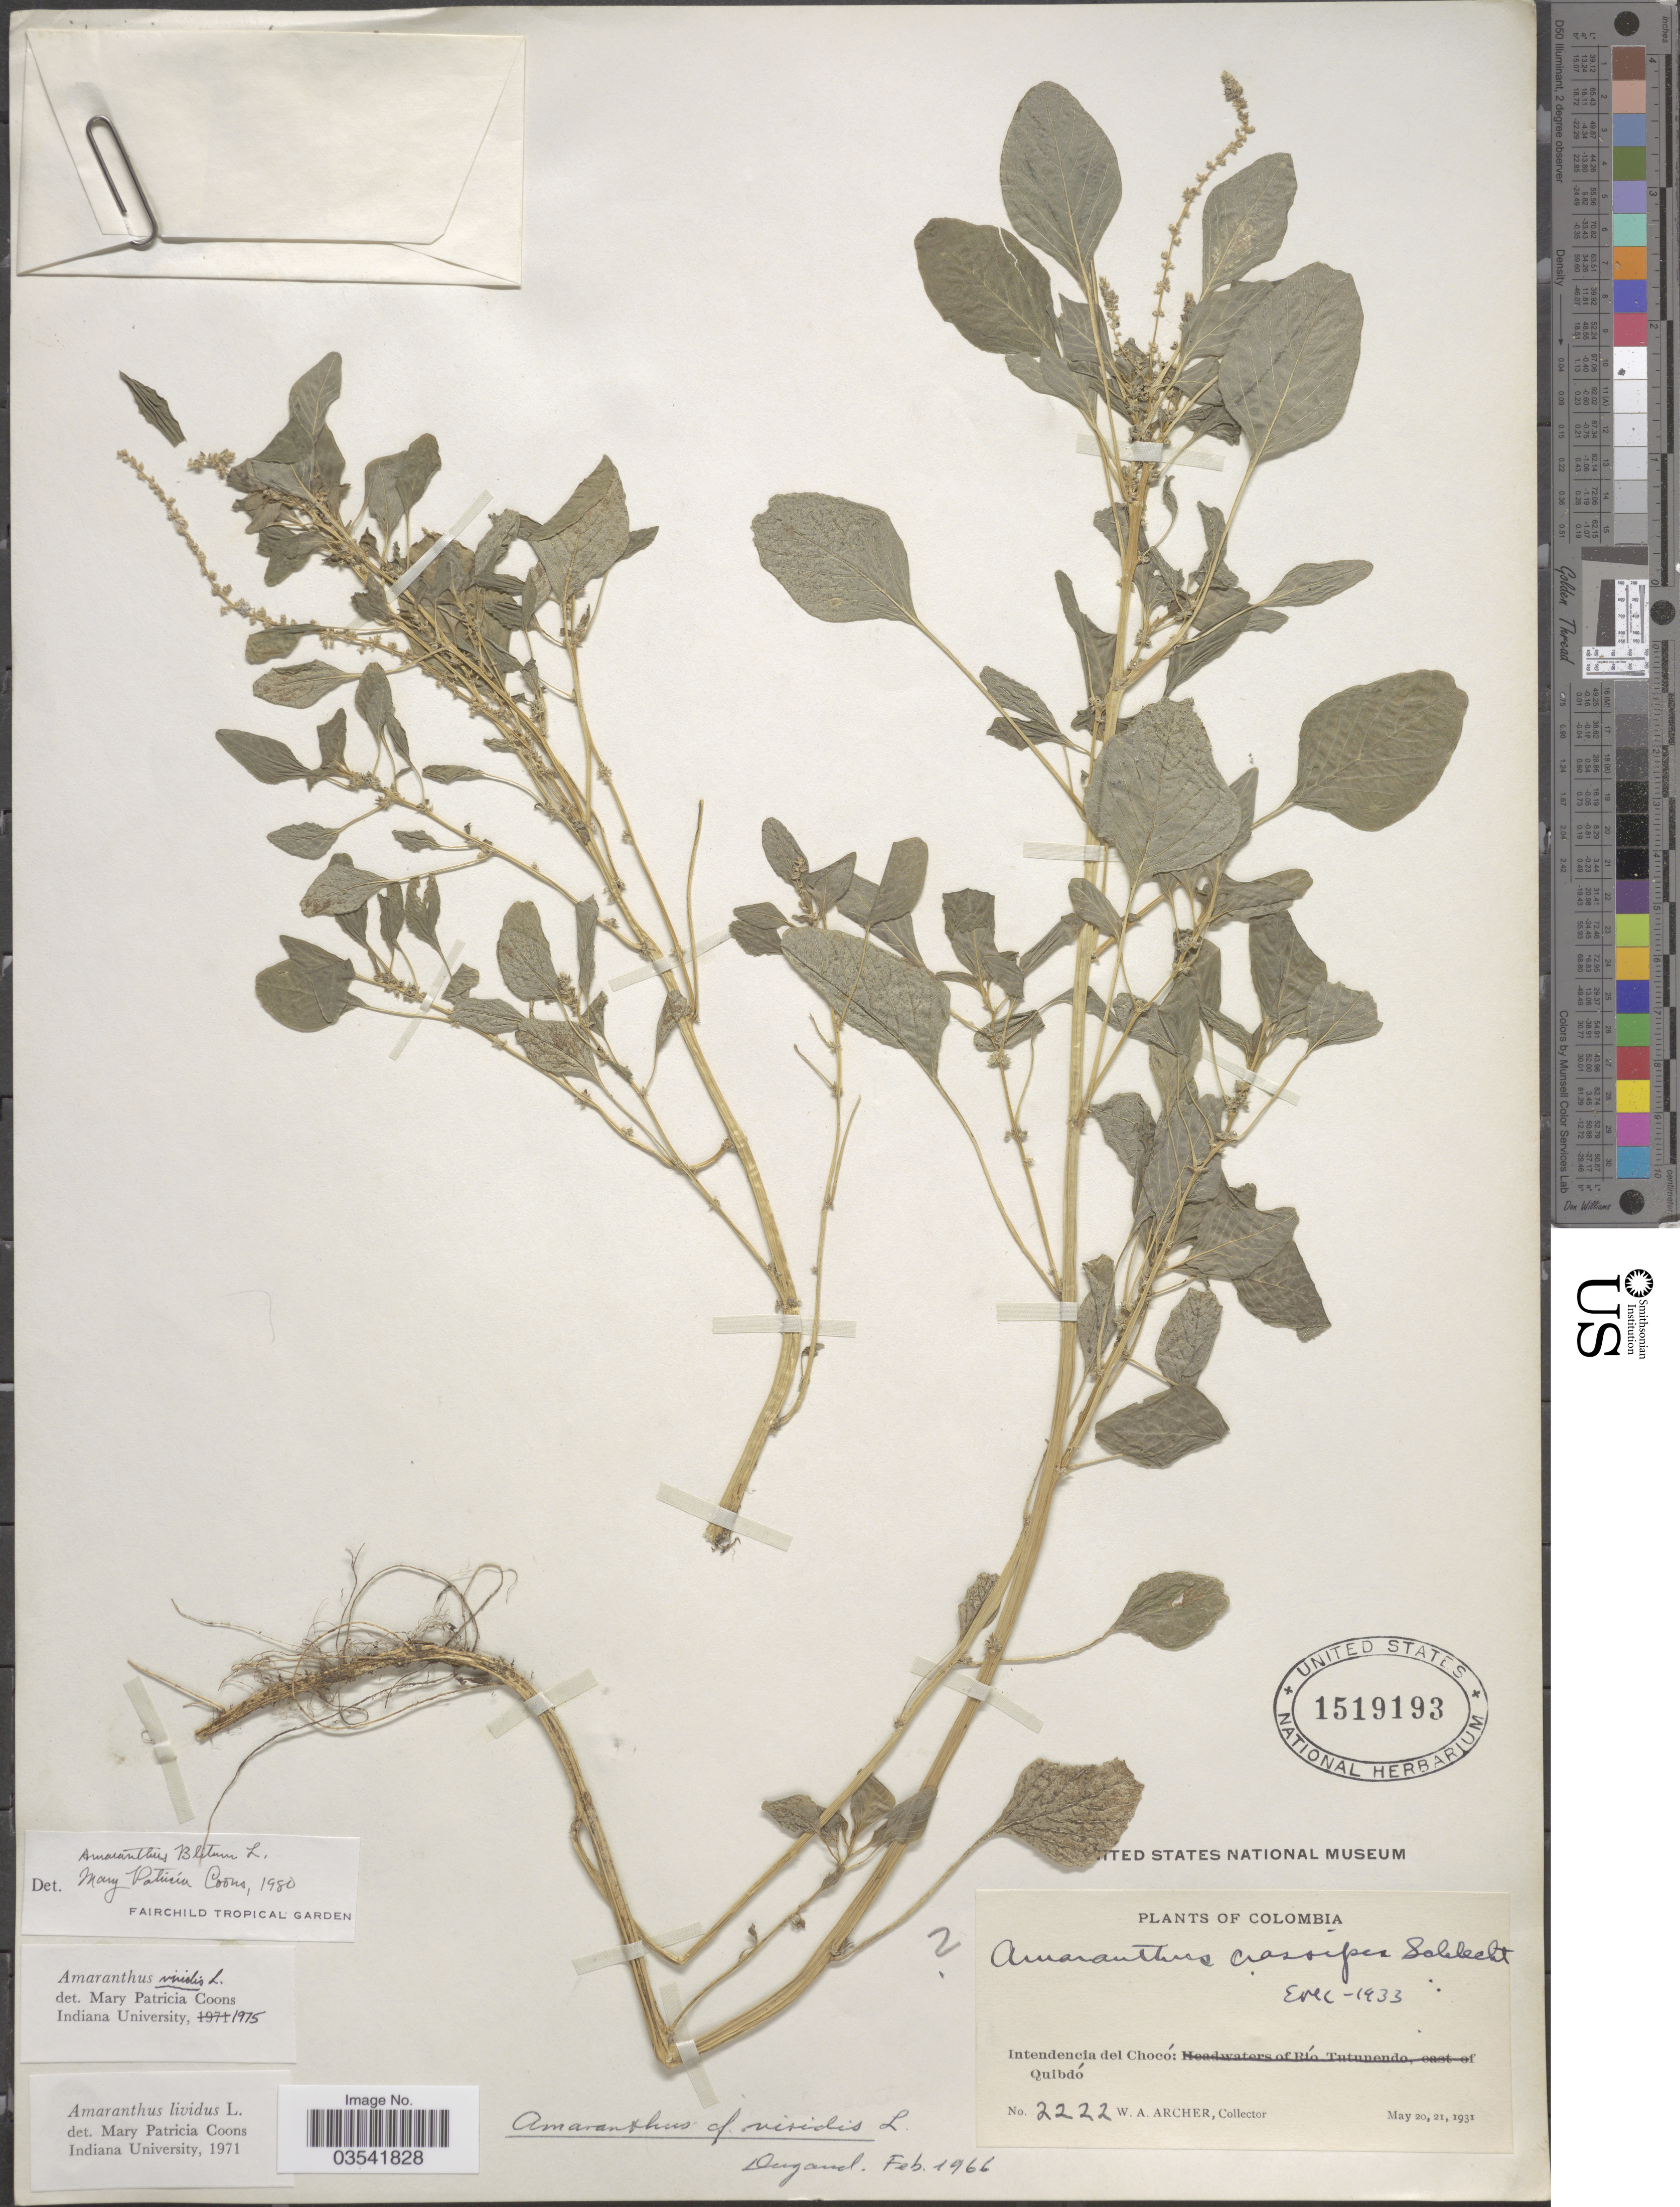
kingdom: Plantae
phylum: Tracheophyta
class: Magnoliopsida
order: Caryophyllales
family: Amaranthaceae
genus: Amaranthus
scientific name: Amaranthus blitum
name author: L.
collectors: W. Archer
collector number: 2222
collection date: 1931-05-20/1931-05-21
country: Colombia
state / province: Chocó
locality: Intendencia del Chocó: Quibdó.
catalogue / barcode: US 1519193